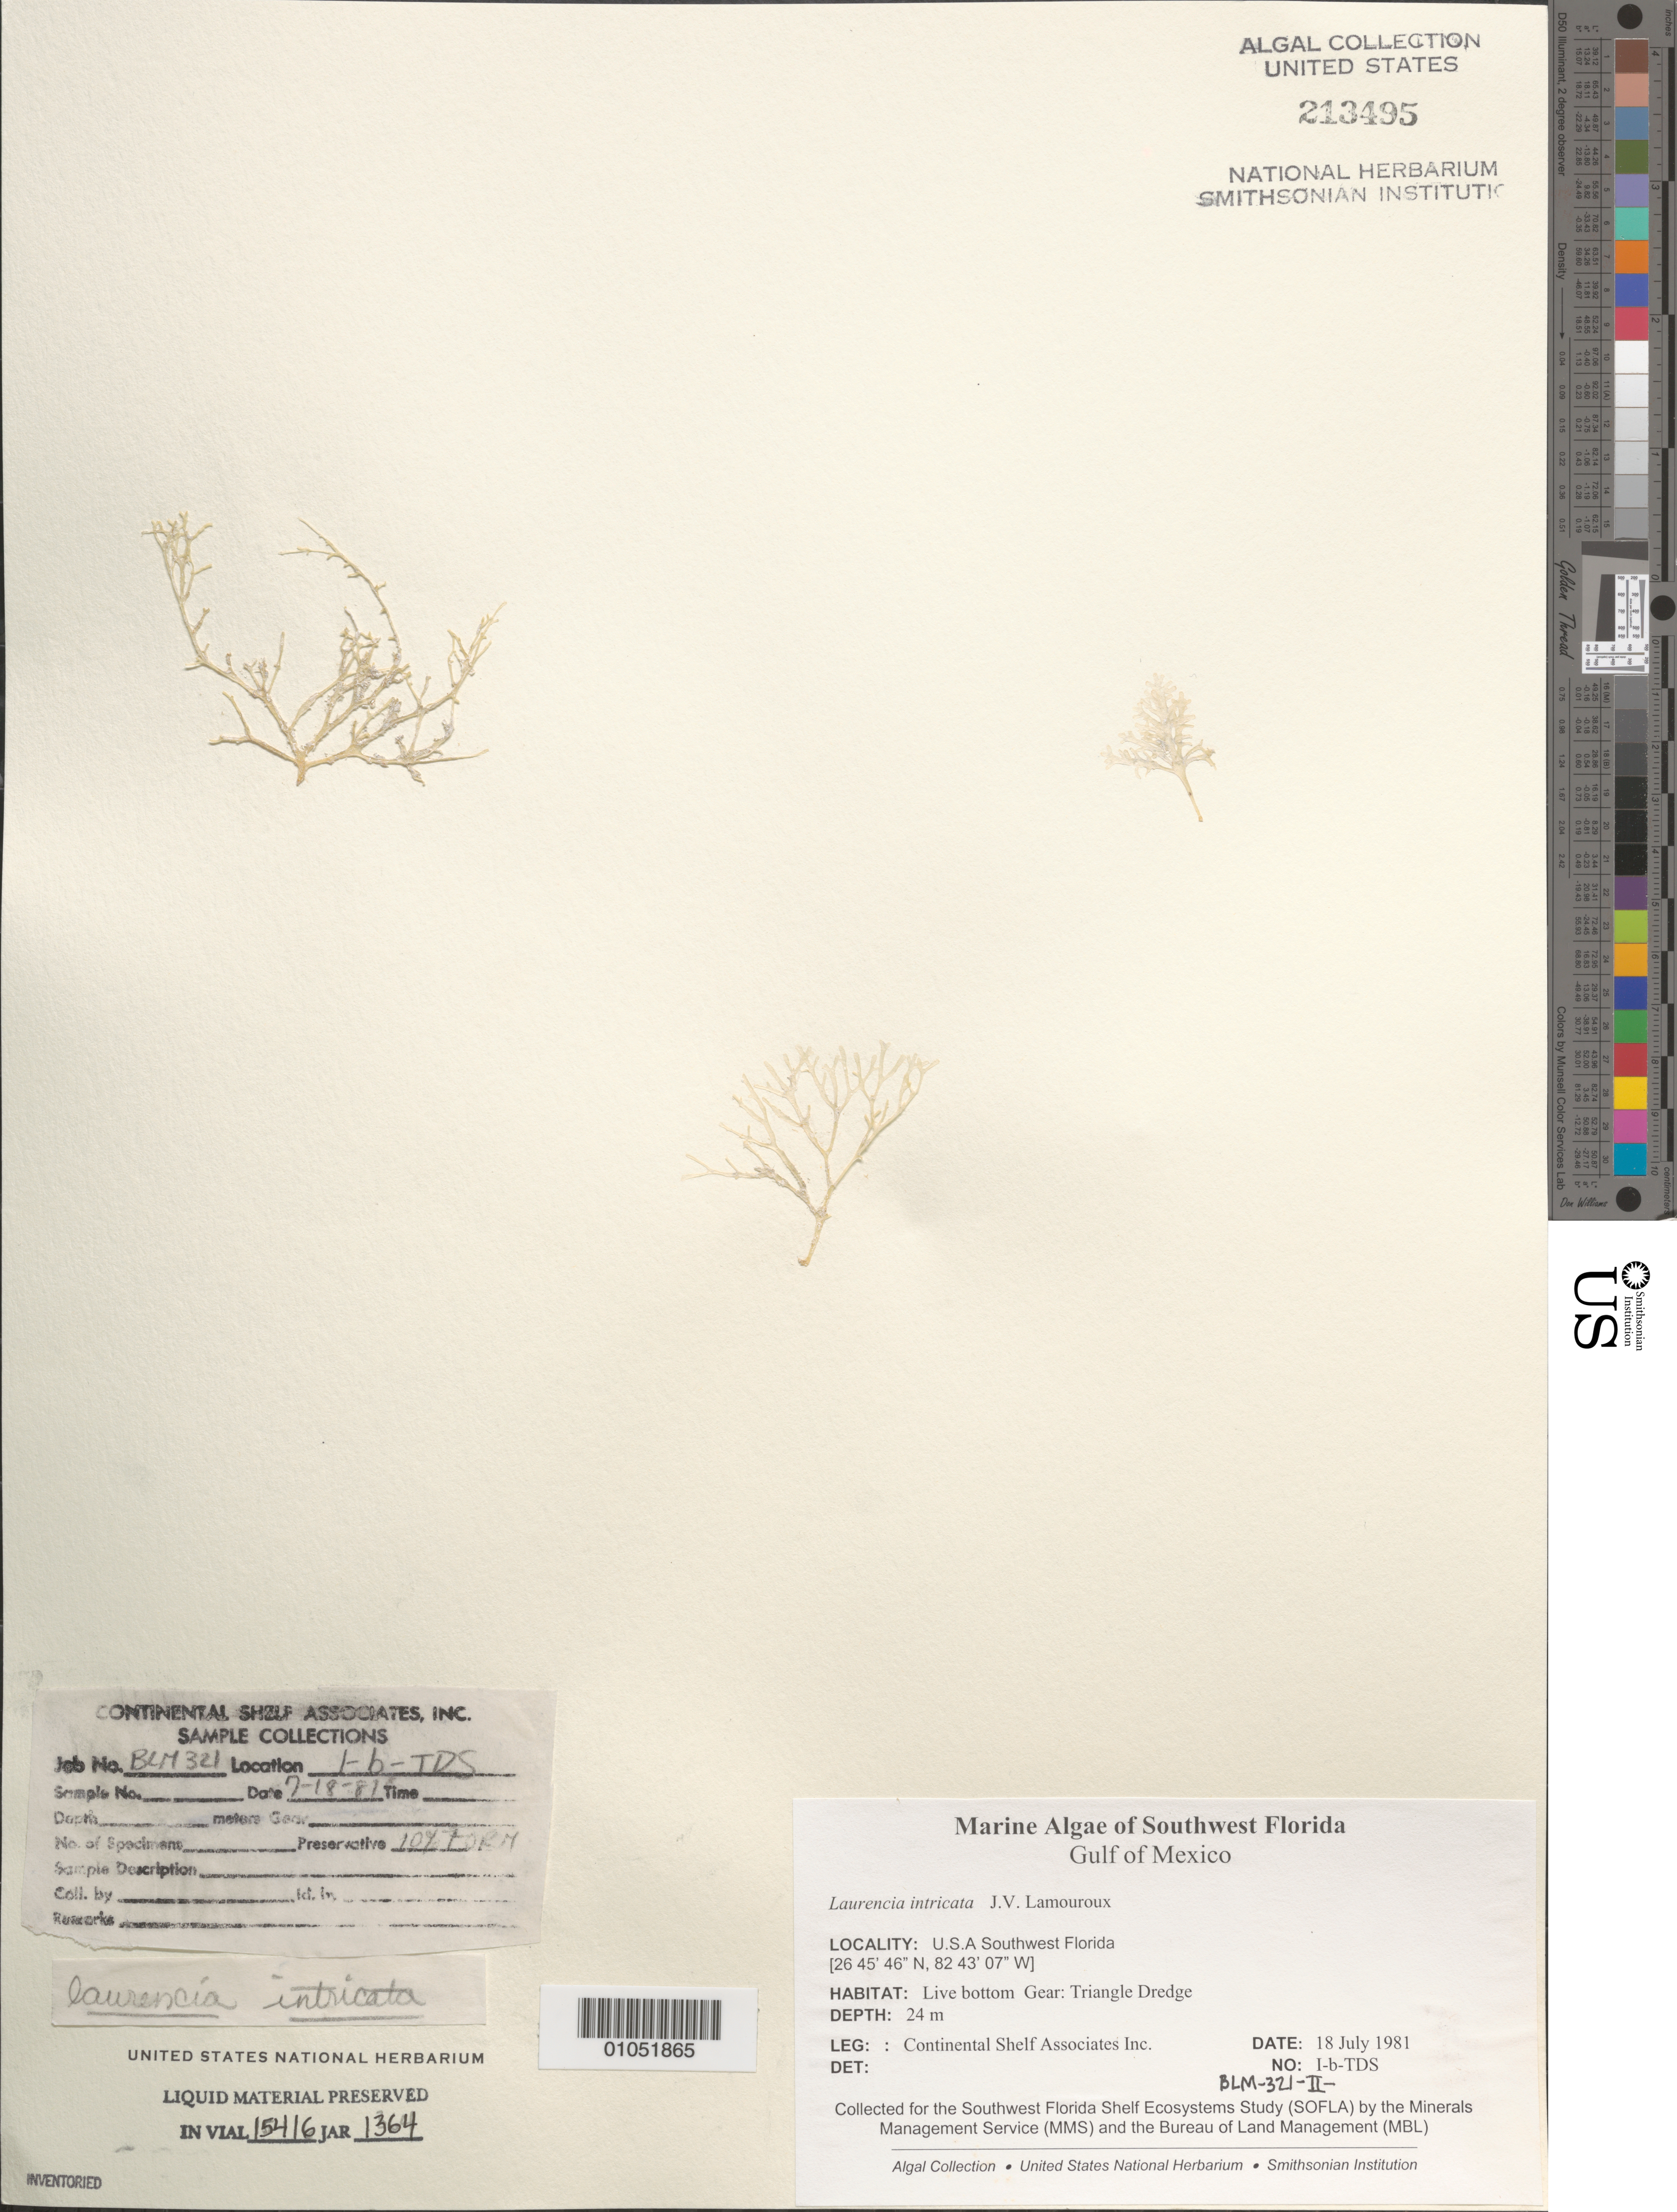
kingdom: Plantae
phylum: Rhodophyta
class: Florideophyceae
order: Ceramiales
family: Rhodomelaceae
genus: Laurencia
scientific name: Laurencia intricata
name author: J.V.Lamouroux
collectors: Continental Shelf Associates for the MMS/BLM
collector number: BLM-321-II-1-B-TDS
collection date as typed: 18 Jul 1981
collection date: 1981-07-18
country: United States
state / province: Florida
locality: Gulf of Mexico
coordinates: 26 45'46"N, 82 43'07"W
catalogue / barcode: US 213495